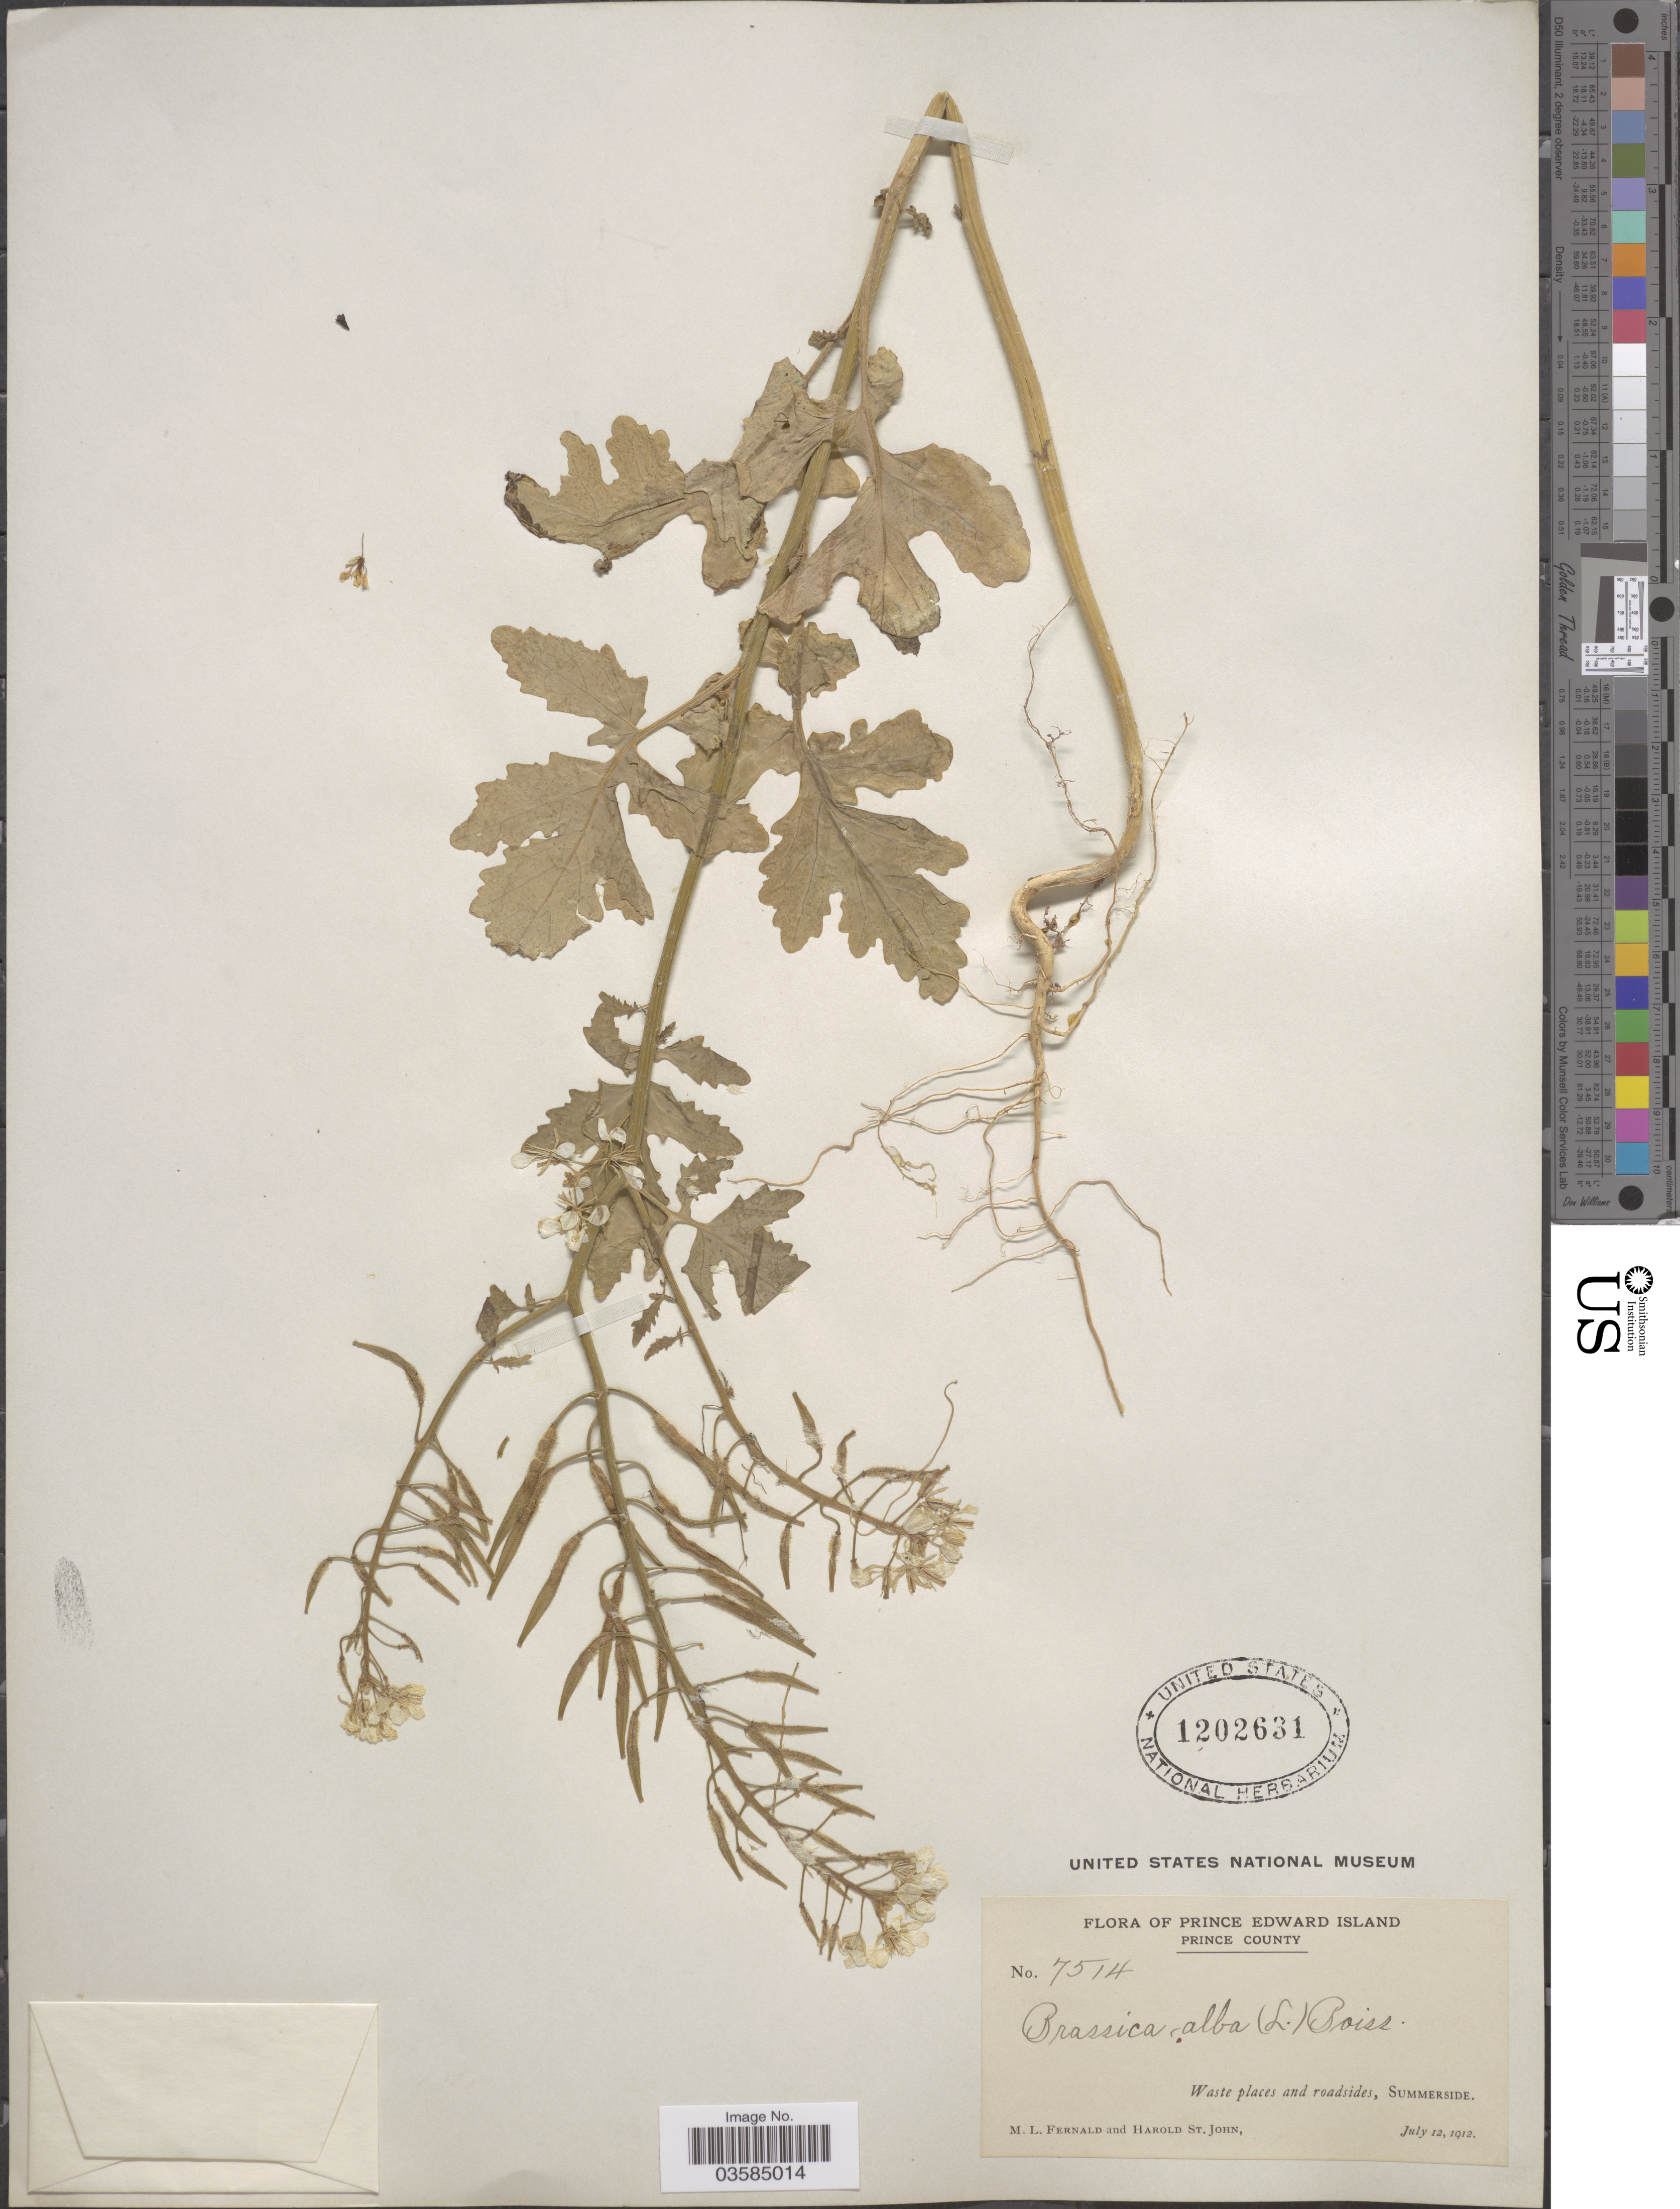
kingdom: Plantae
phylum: Tracheophyta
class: Magnoliopsida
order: Brassicales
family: Brassicaceae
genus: Brassica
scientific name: Brassica hirta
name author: Moench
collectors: M. L. Fernald & H. St. John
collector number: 7514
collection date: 1912-07-12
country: Canada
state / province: Prince Edward Island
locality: Prince County. Waste places and roadside, Summerside.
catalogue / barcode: US 1202631